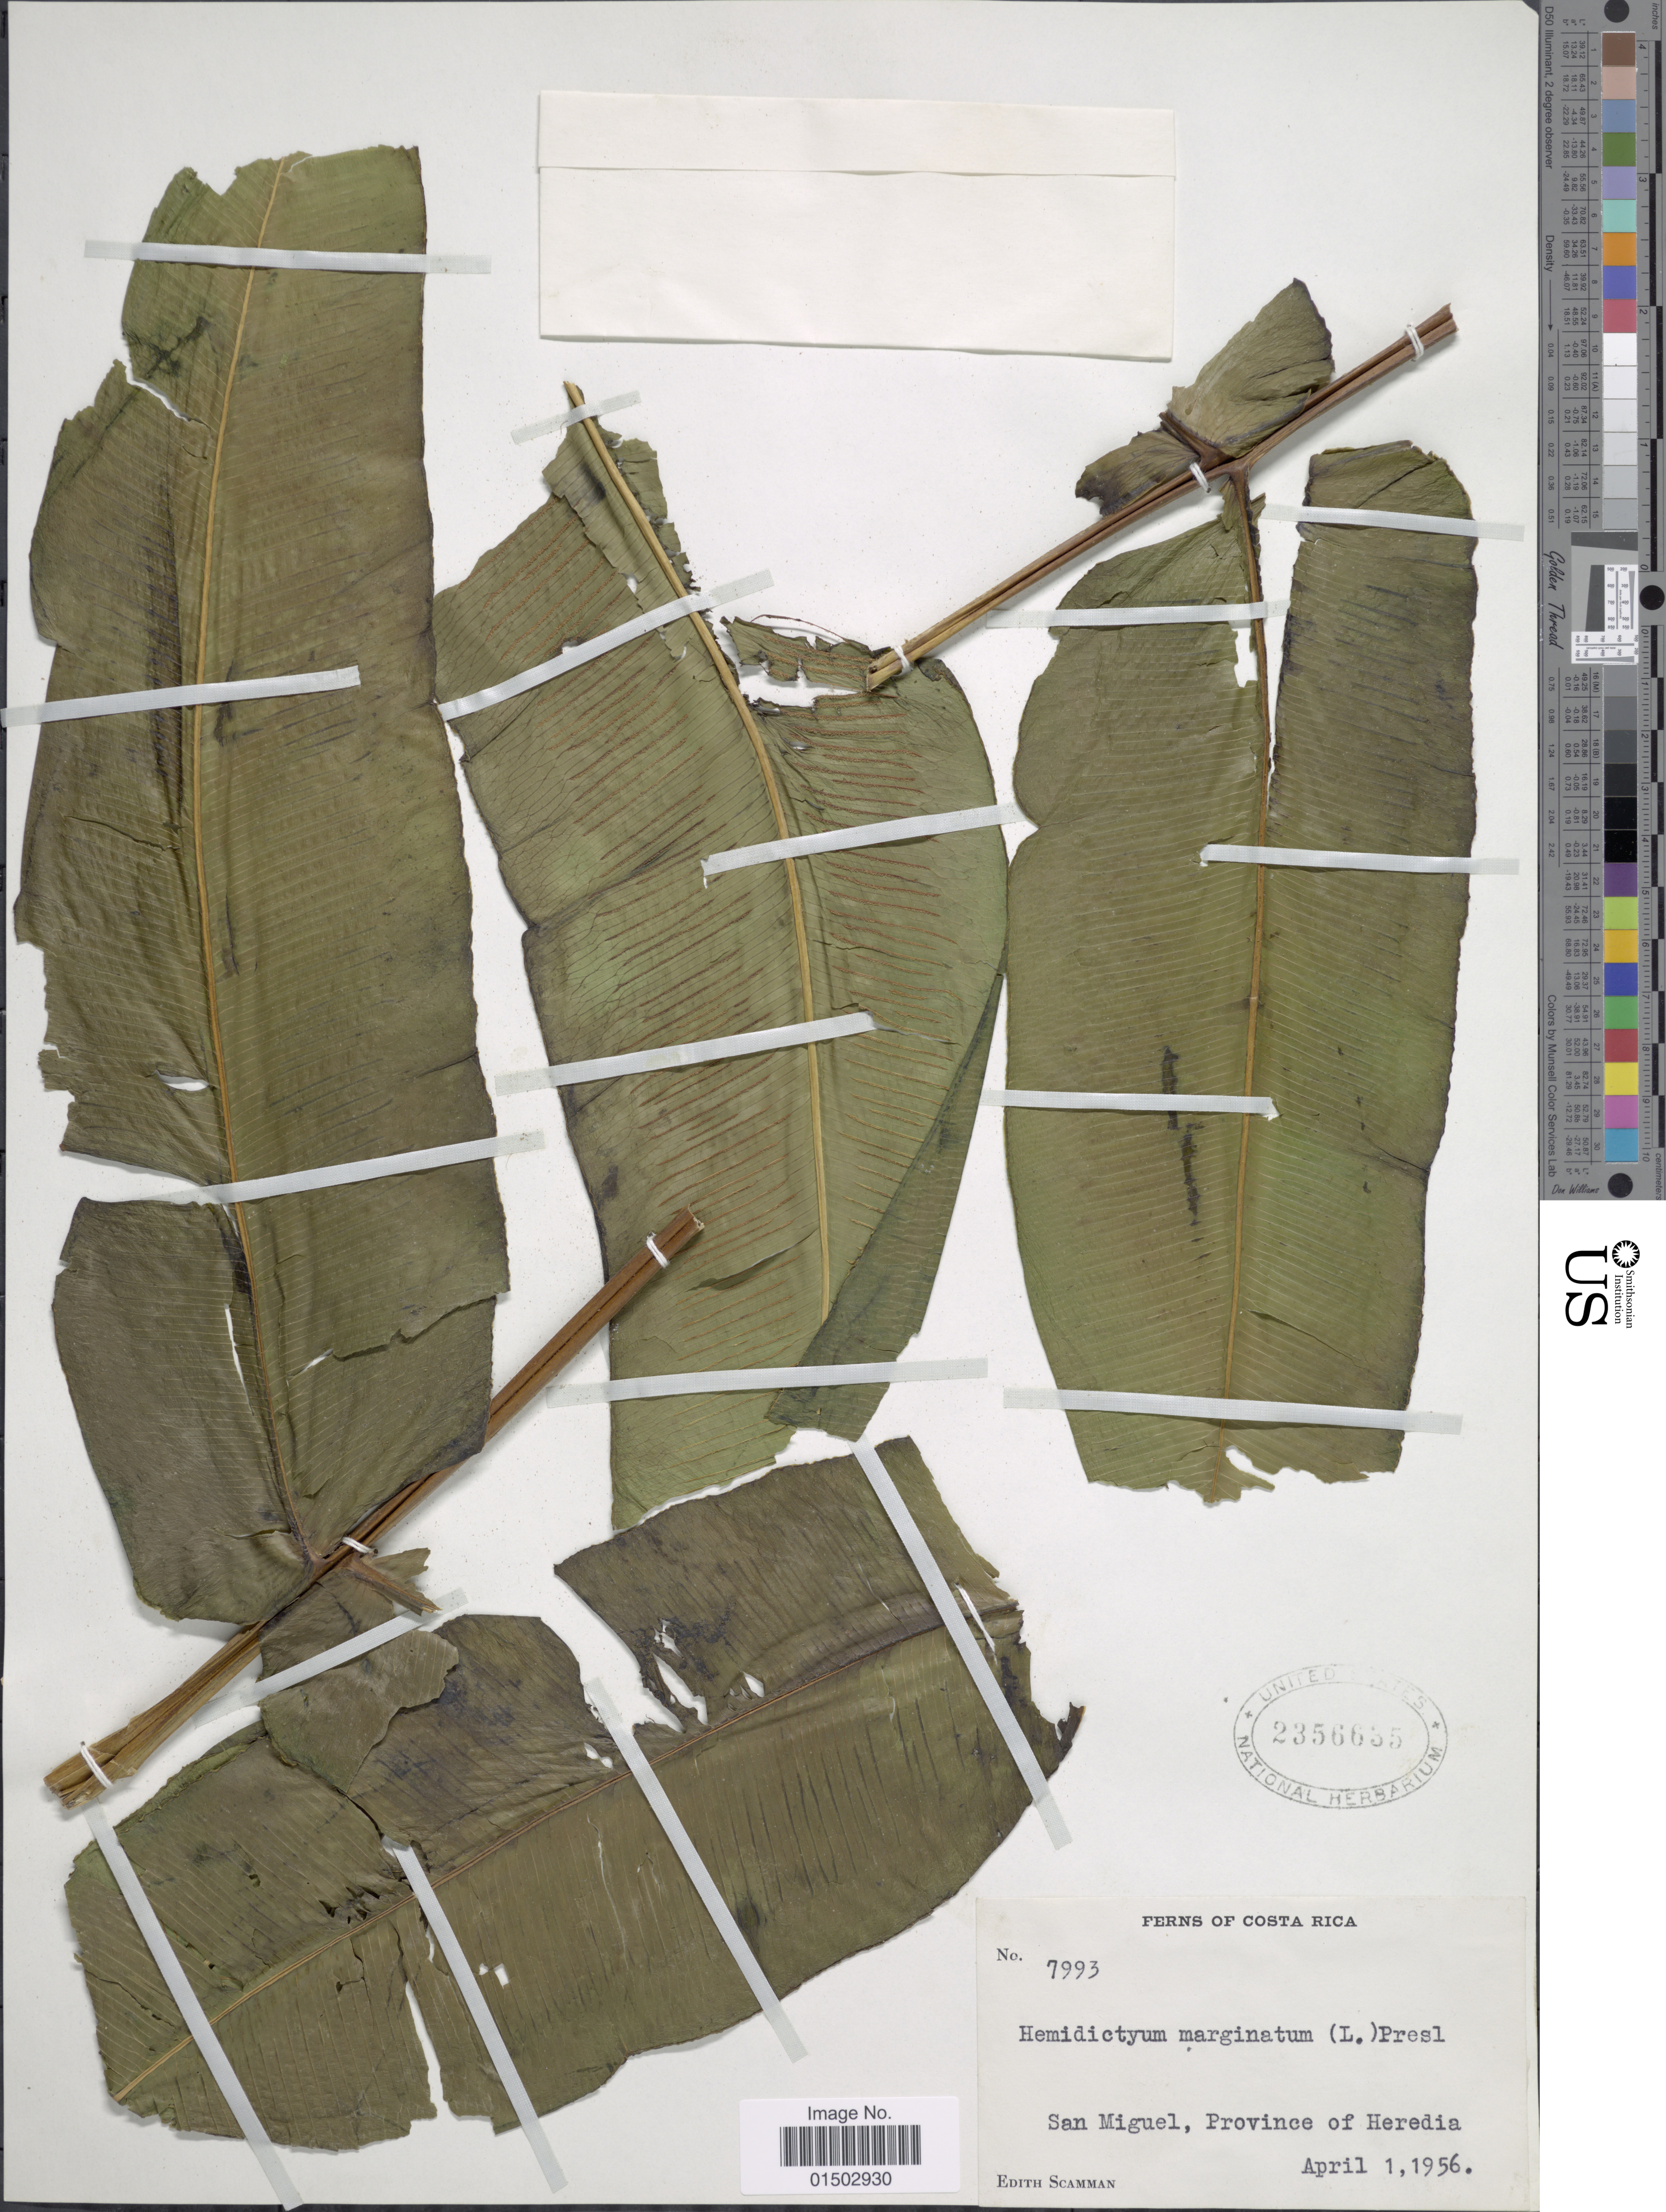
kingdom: Plantae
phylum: Tracheophyta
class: Polypodiopsida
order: Polypodiales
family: Hemidictyaceae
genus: Hemidictyum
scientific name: Hemidictyum marginatum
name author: (L.) C. Presl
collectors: E. Scamman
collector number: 7993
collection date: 1956-04-01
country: Costa Rica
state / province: Heredia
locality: San Miquel. Province of Heredia.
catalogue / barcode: US 2356635